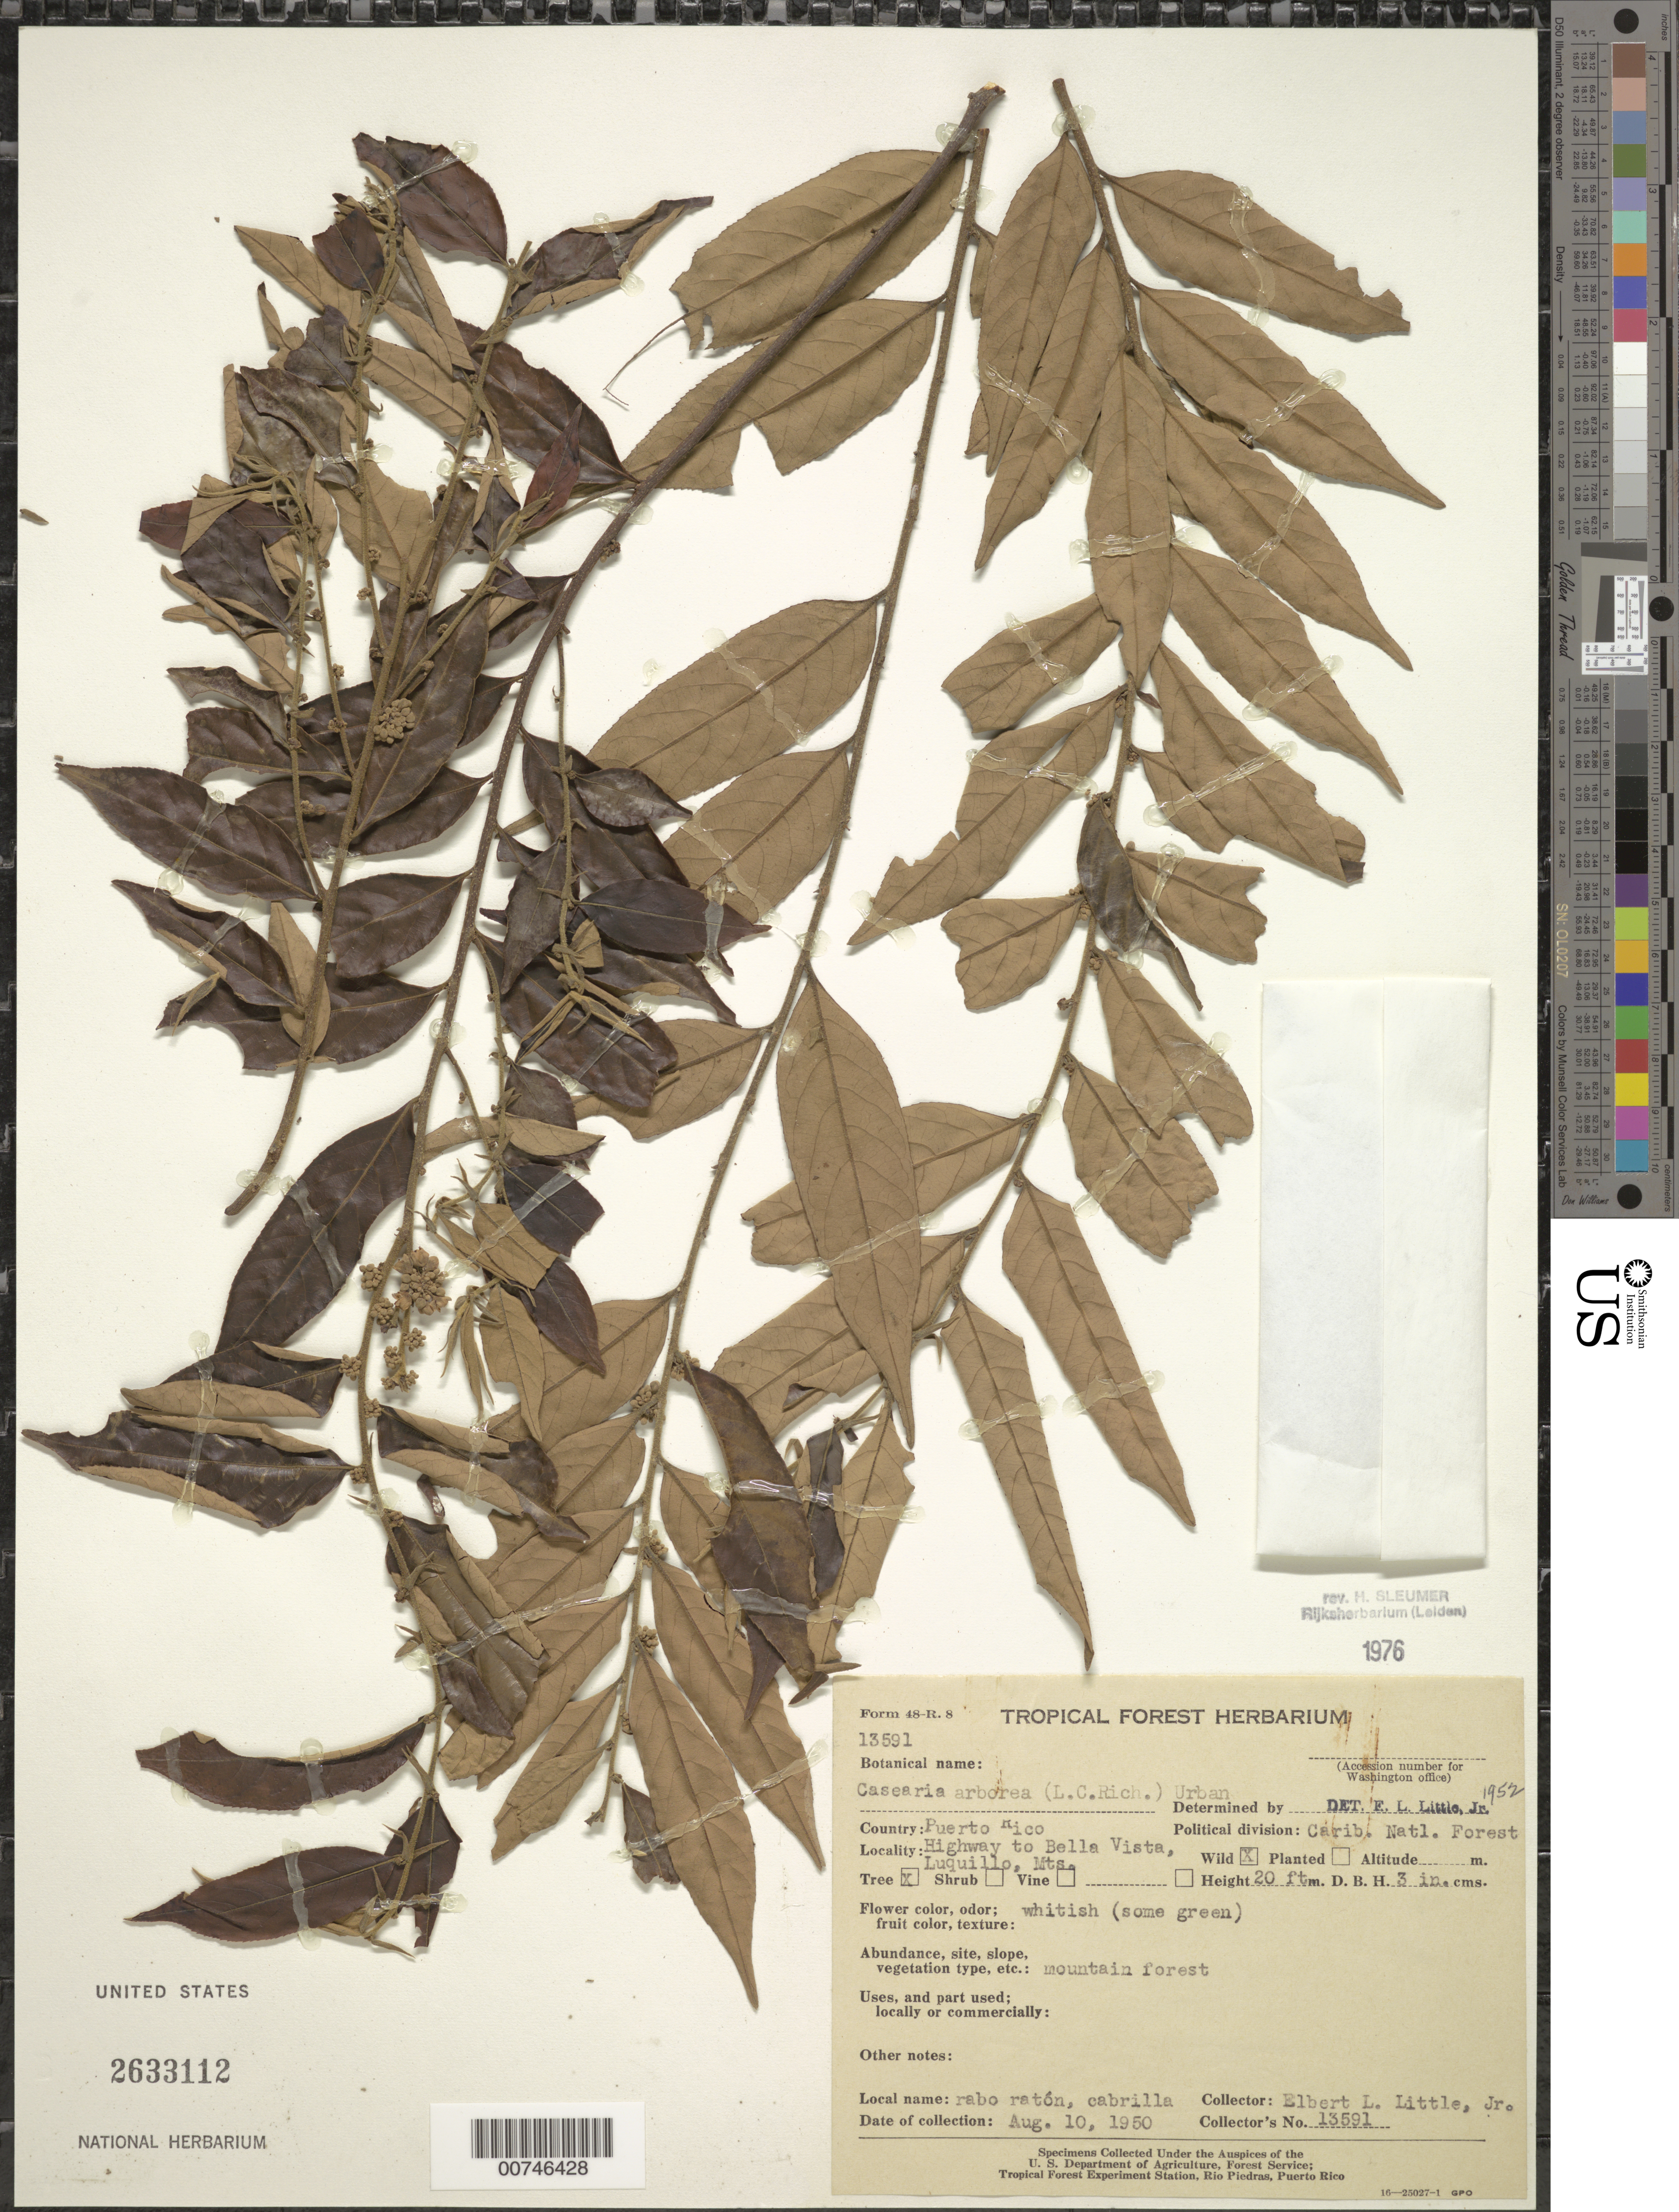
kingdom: Plantae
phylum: Tracheophyta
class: Magnoliopsida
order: Malpighiales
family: Salicaceae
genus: Casearia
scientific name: Casearia arborea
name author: (Rich.) Urb.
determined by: Little, Elbert L., Jr., (FSSR), United States Department of Agriculture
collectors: E. L. Little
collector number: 13591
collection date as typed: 10 Aug 1950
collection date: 1950-08-10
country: Puerto Rico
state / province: Luquillo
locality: Caribbbean National Forest. Highway to Bella Vista, Luquillo Mountains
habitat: Mountain forest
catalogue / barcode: US 2633112